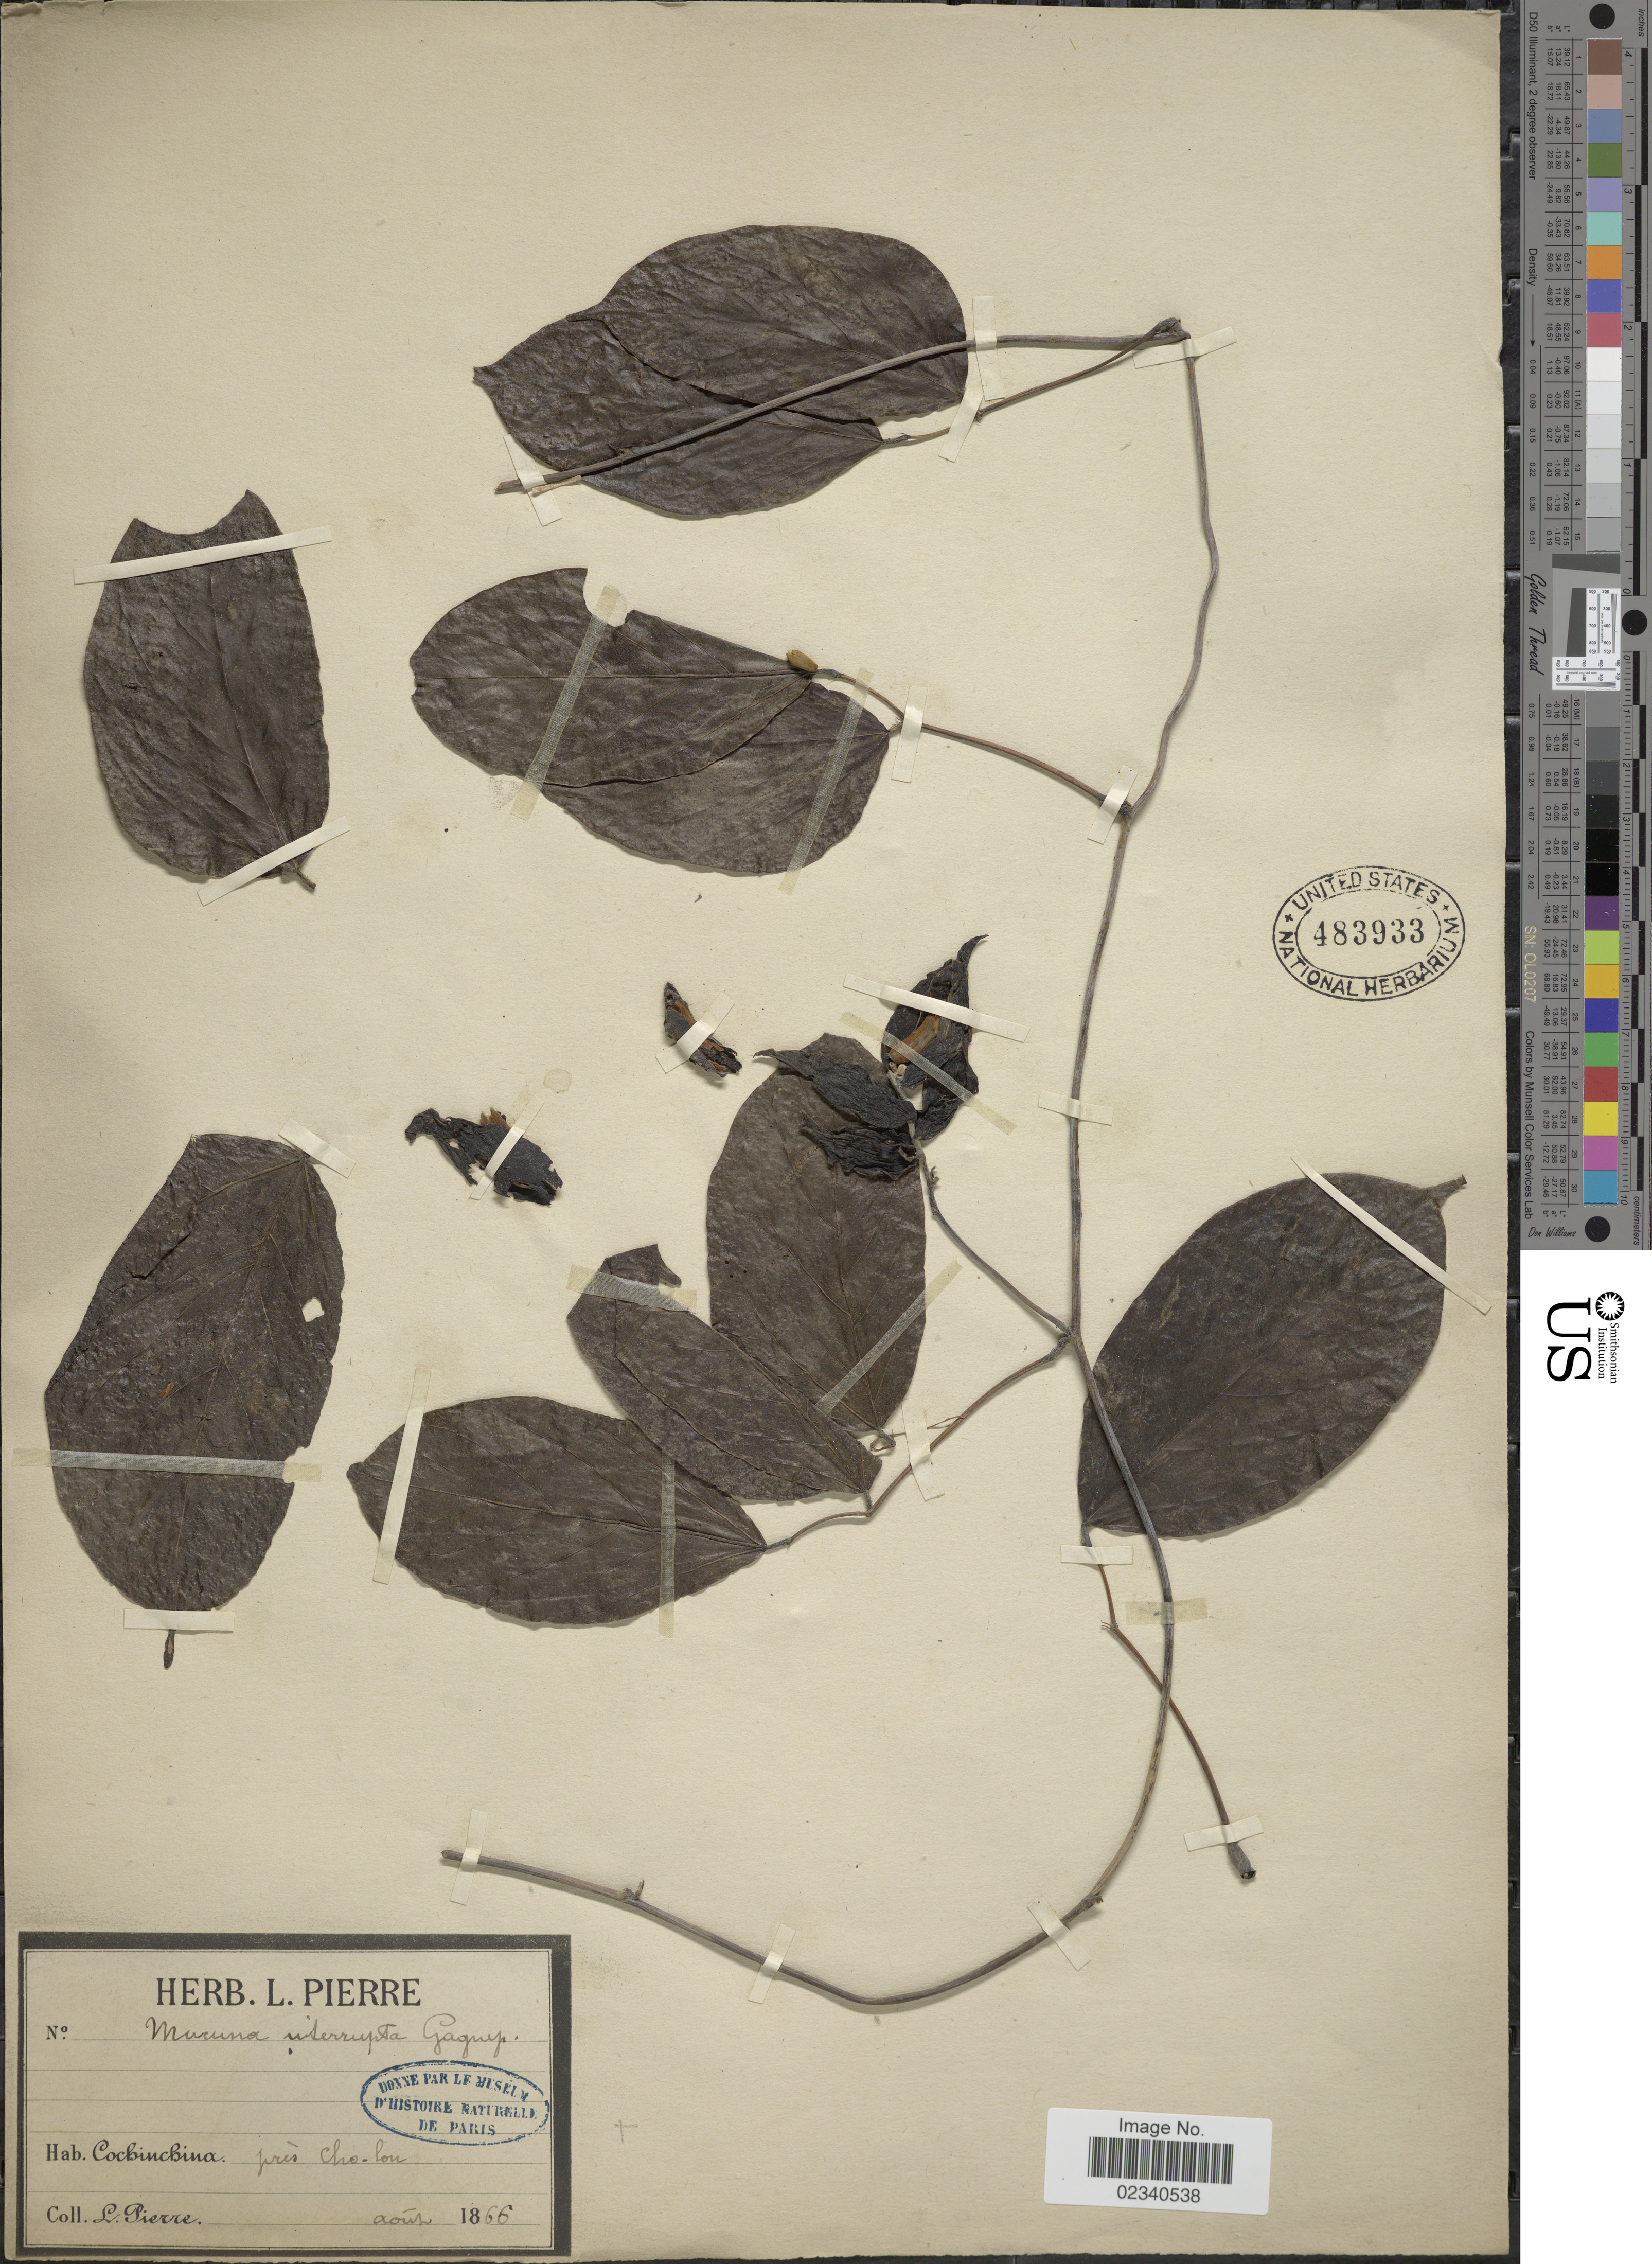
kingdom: Plantae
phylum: Tracheophyta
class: Magnoliopsida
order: Fabales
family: Fabaceae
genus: Mucuna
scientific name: Mucuna interrupta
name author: Gagnep.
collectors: L. Pierre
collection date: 1866-08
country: Vietnam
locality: Cochinchina prés Cho-Lou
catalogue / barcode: US 483933